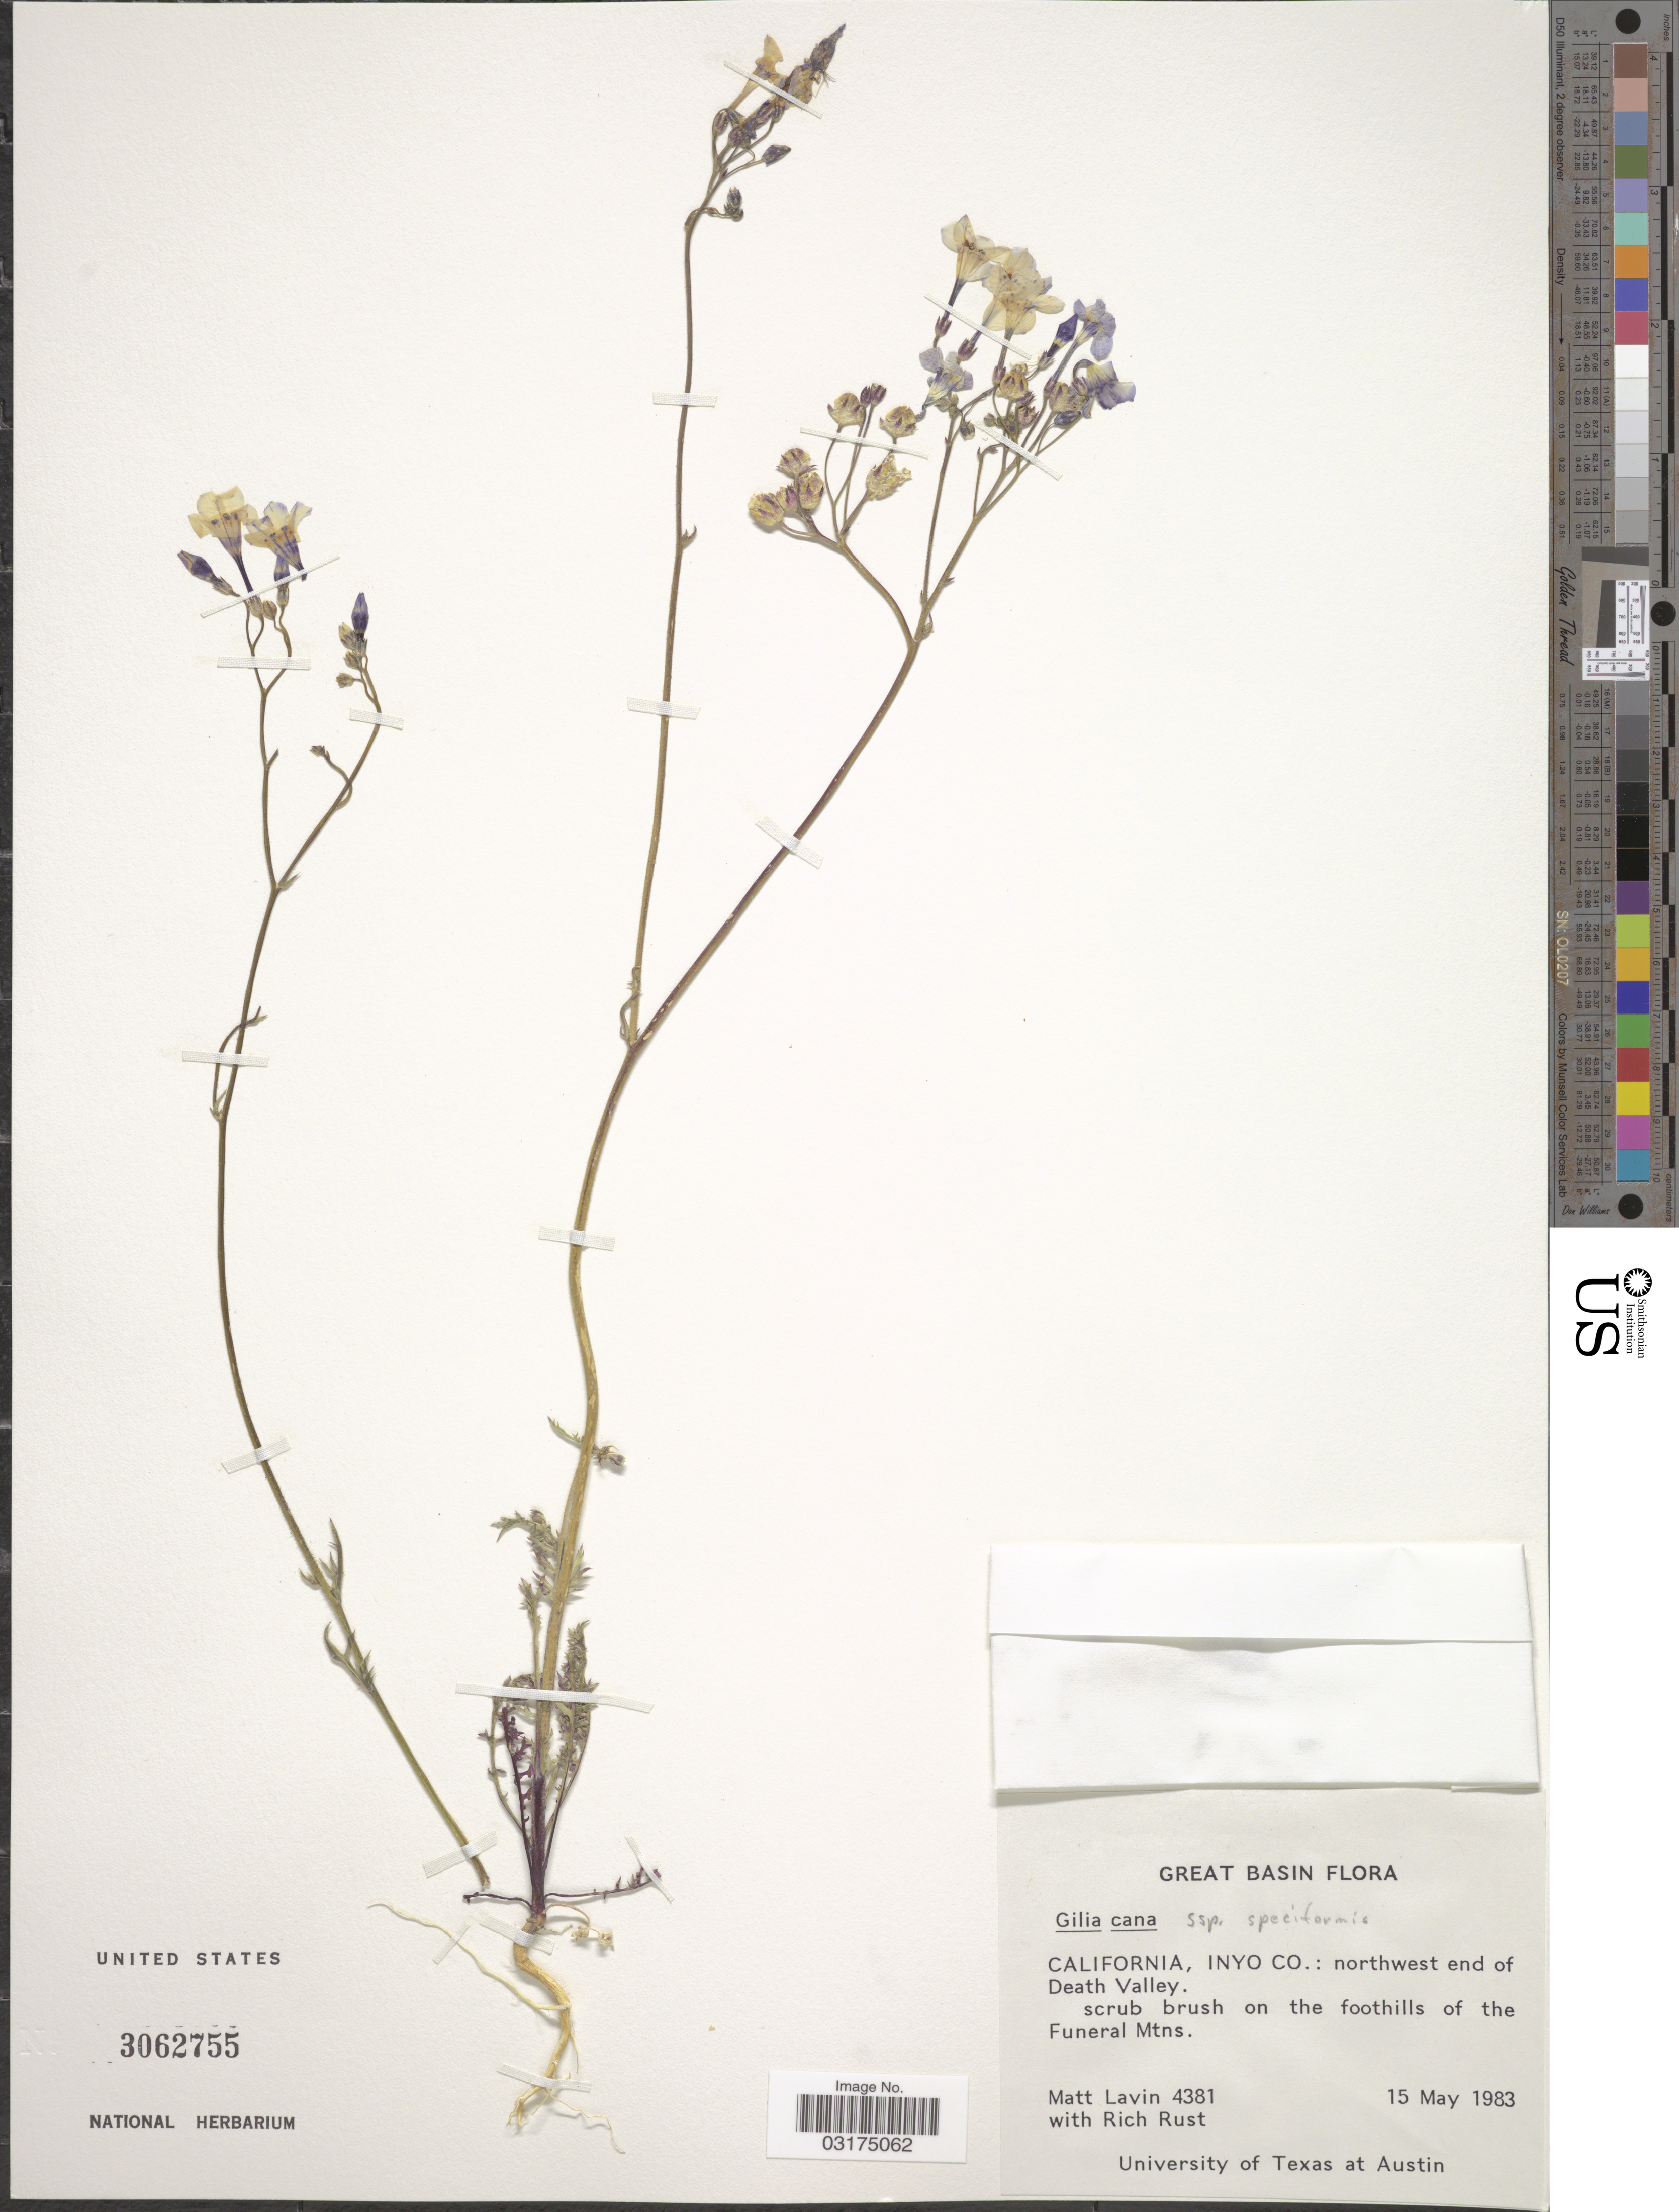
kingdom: Plantae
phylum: Tracheophyta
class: Magnoliopsida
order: Ericales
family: Polemoniaceae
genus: Gilia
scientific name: Gilia cana subsp. speciformis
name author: A.D. Grant & V.E. Grant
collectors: M. Lavin & R. Rust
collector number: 4381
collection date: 1983-05-15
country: United States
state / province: California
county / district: Inyo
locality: Great Basin. Inyo Co.: northwest end of Death Valley. On the foothills of the Funeral Mtns.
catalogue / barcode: US 3062755